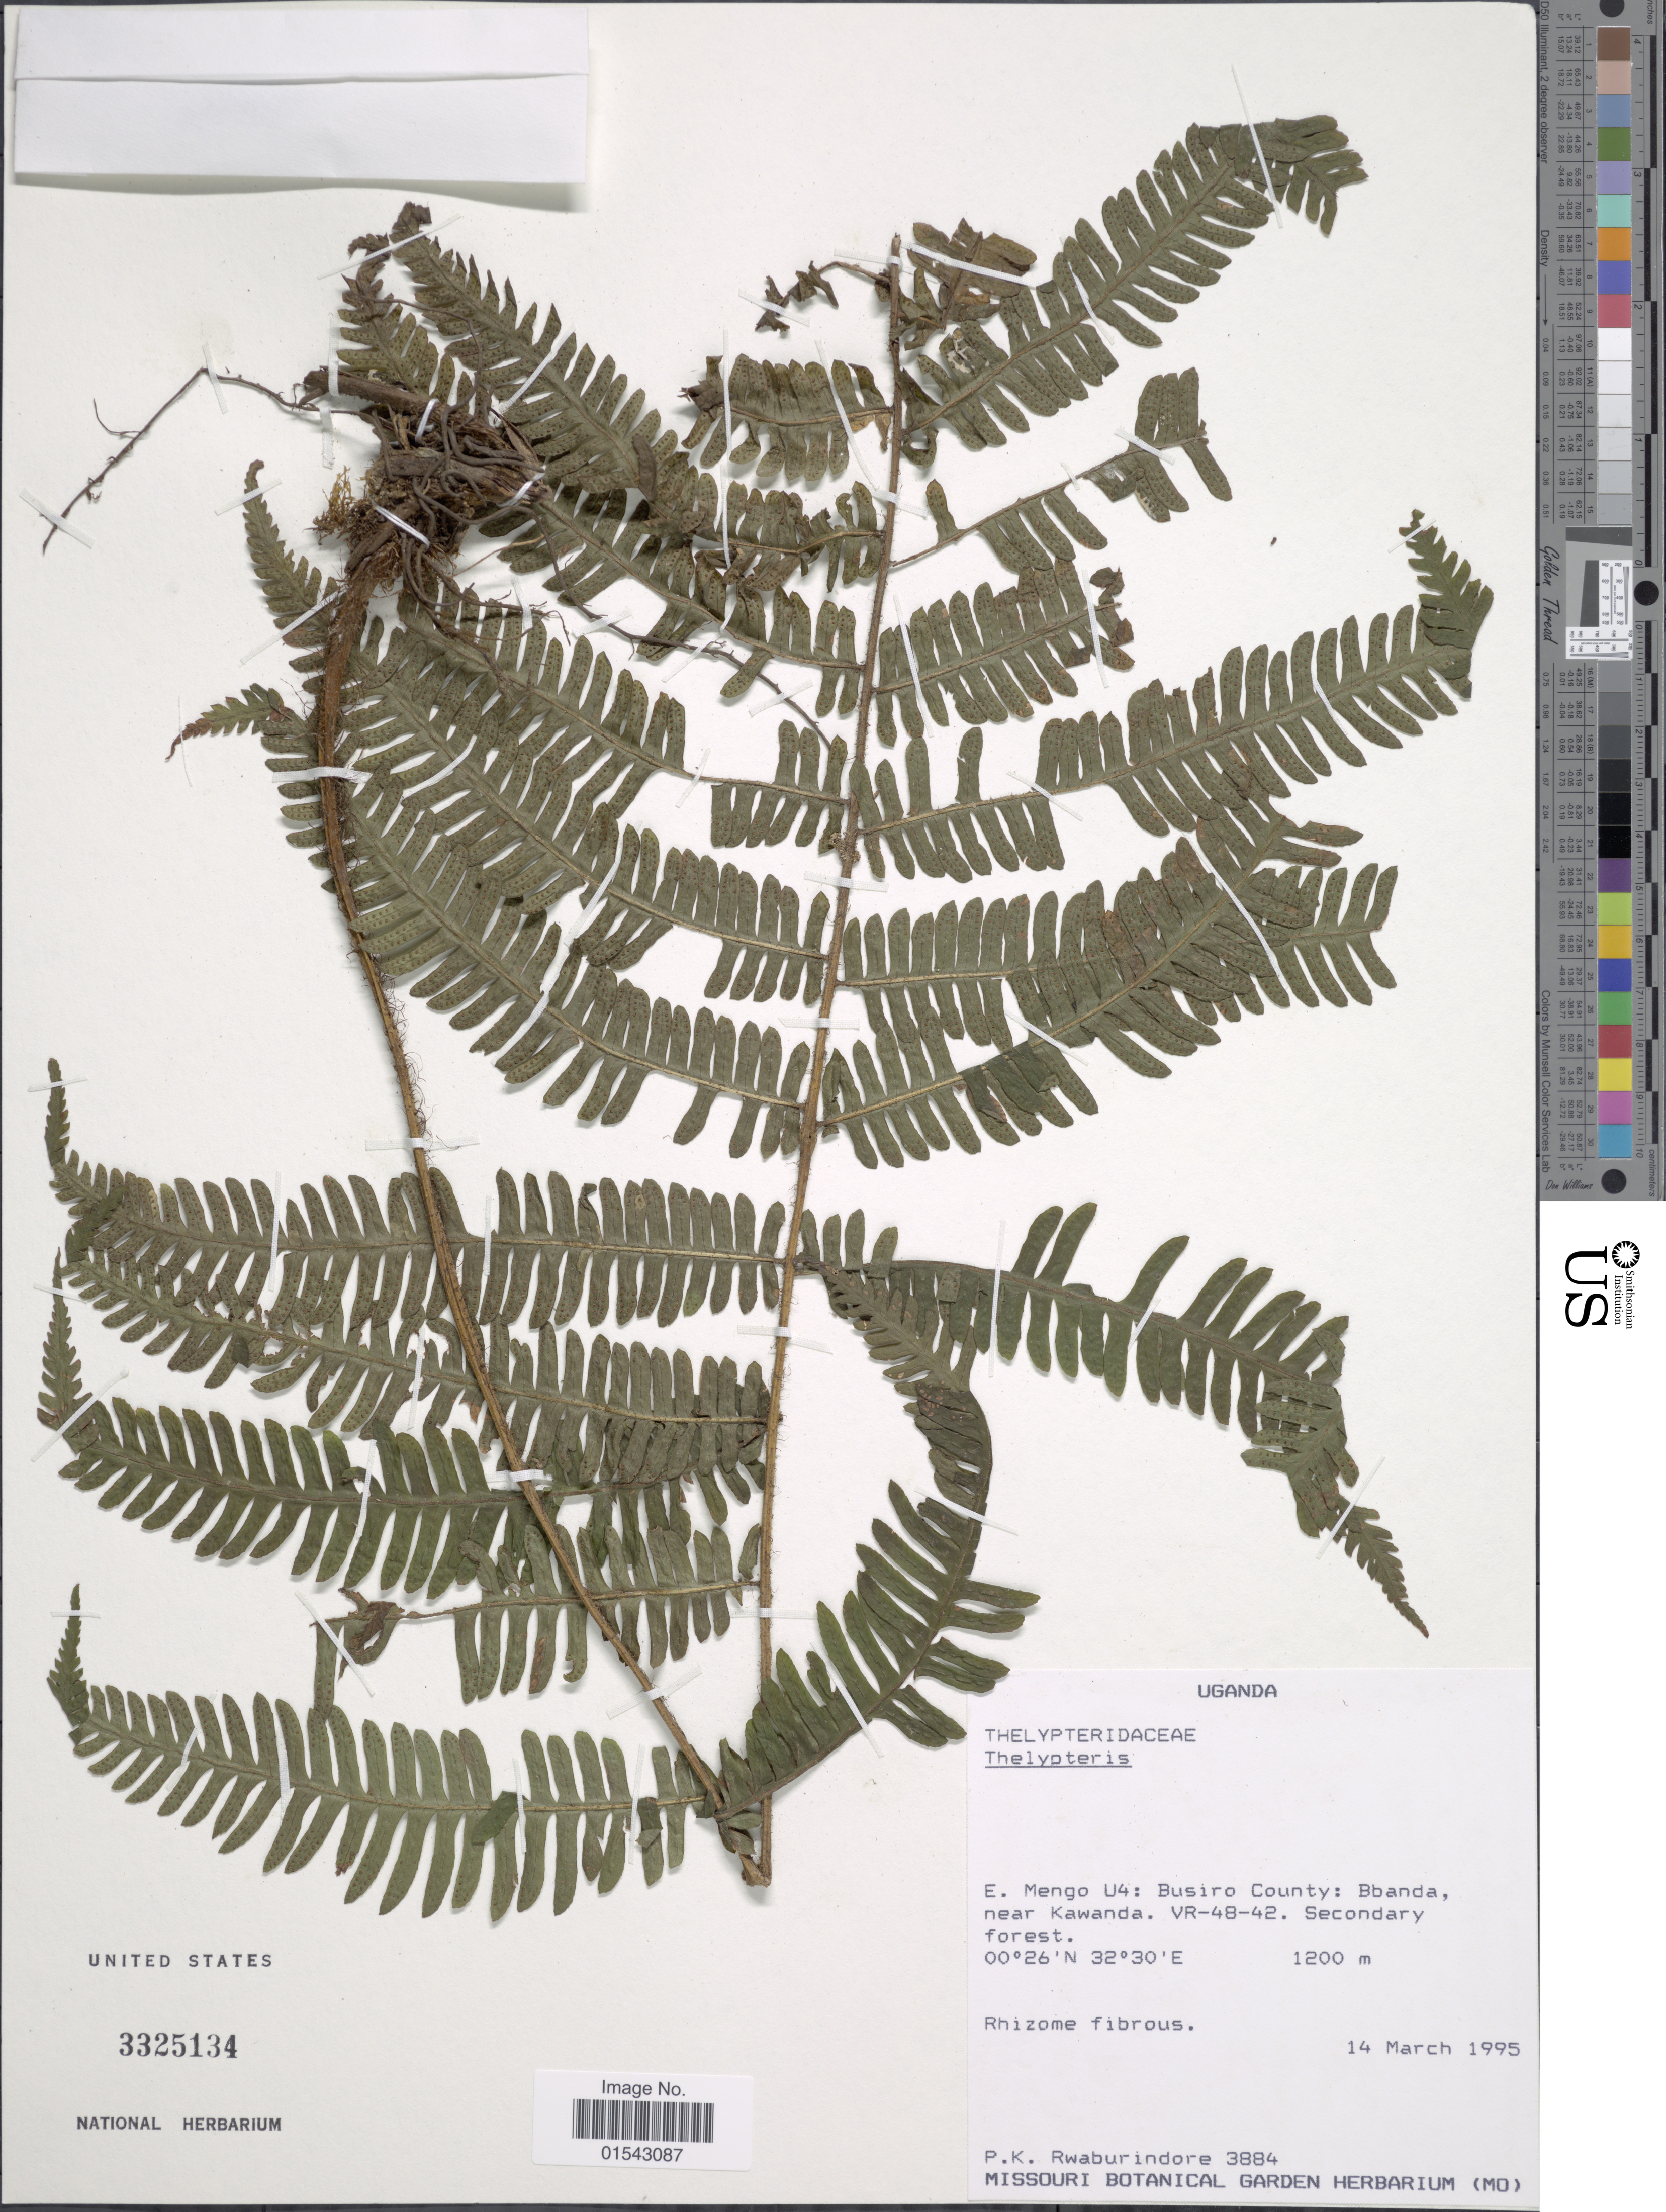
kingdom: Plantae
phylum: Tracheophyta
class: Polypodiopsida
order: Polypodiales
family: Thelypteridaceae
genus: Cyclosorus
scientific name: Cyclosorus sp.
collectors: P. Rwaburindore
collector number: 3884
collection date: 1995-03-14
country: Uganda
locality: Uganda, E. Mengo u4: Busiro County: Bbanda, near Kawanda, VR-48-42, Secondary forest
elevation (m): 1200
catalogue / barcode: US 3325134